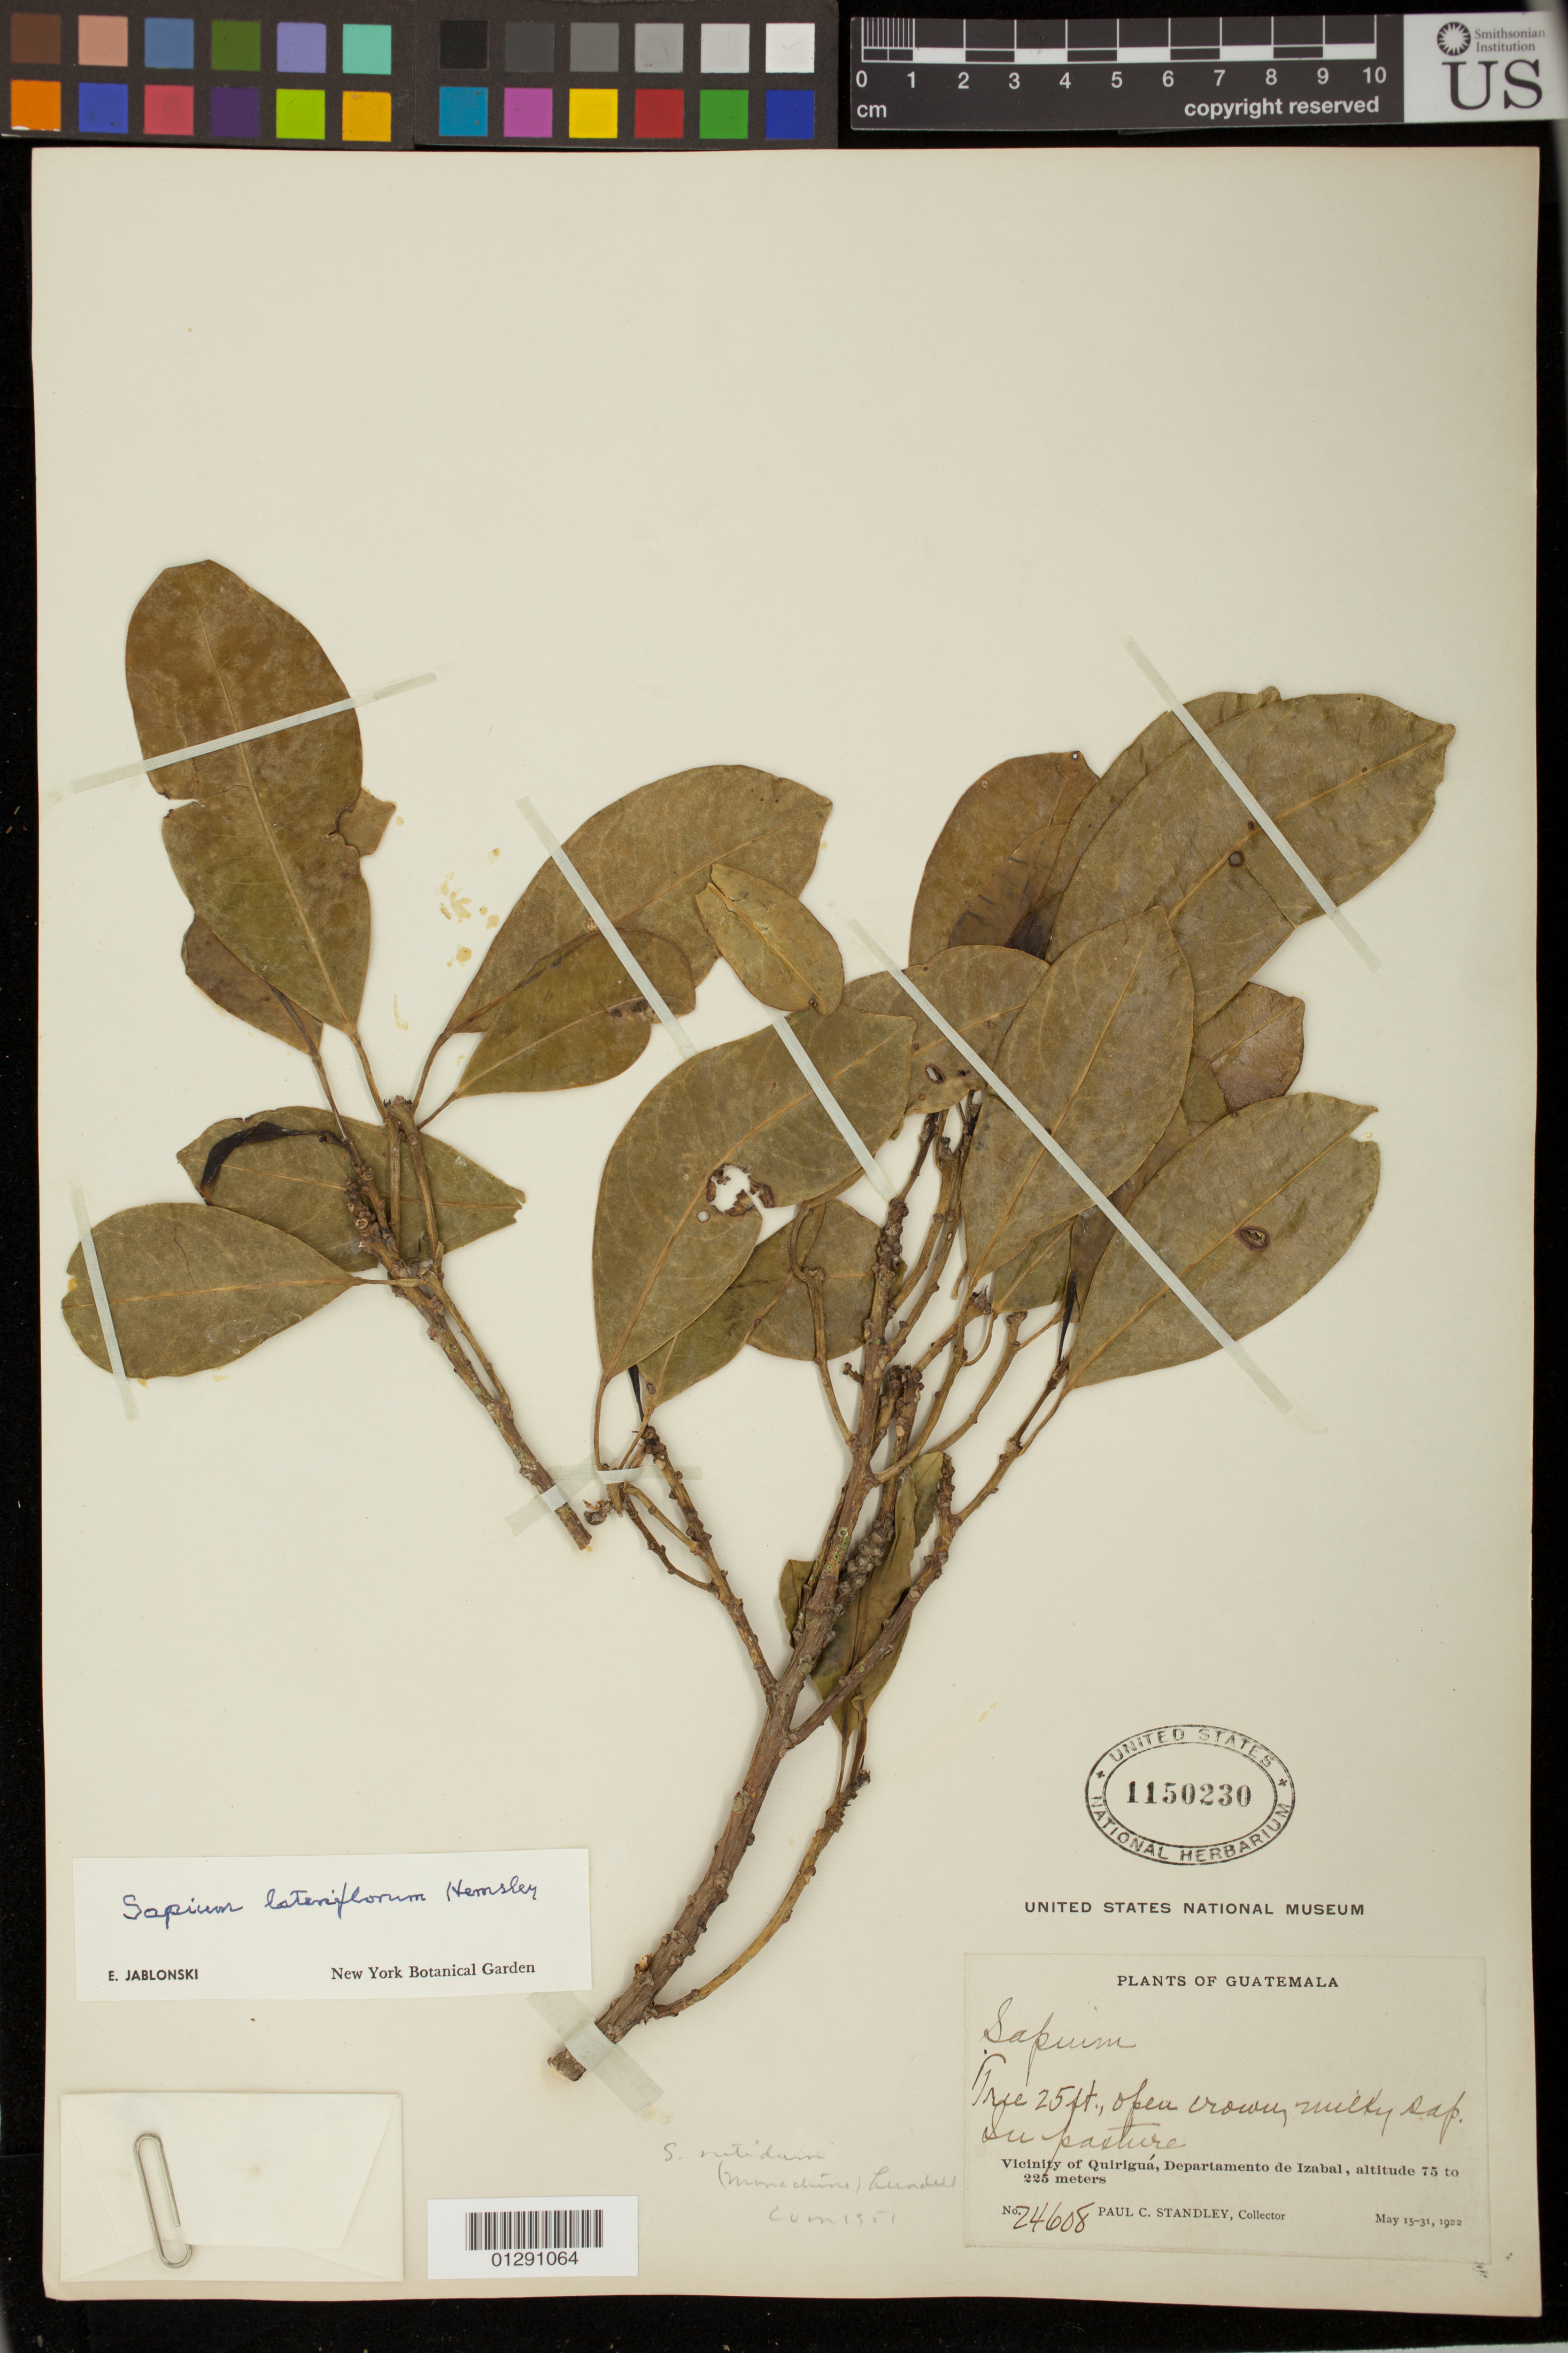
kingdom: Plantae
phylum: Tracheophyta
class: Magnoliopsida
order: Malpighiales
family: Euphorbiaceae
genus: Sapium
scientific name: Sapium lateriflorum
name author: Hemsl.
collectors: P. C. Standley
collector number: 24608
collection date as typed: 15-31 May 1922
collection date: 1922-05-15/1922-05-31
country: Guatemala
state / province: Izabal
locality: Vicinity of Quirigua.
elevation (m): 75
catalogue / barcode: US 1150230